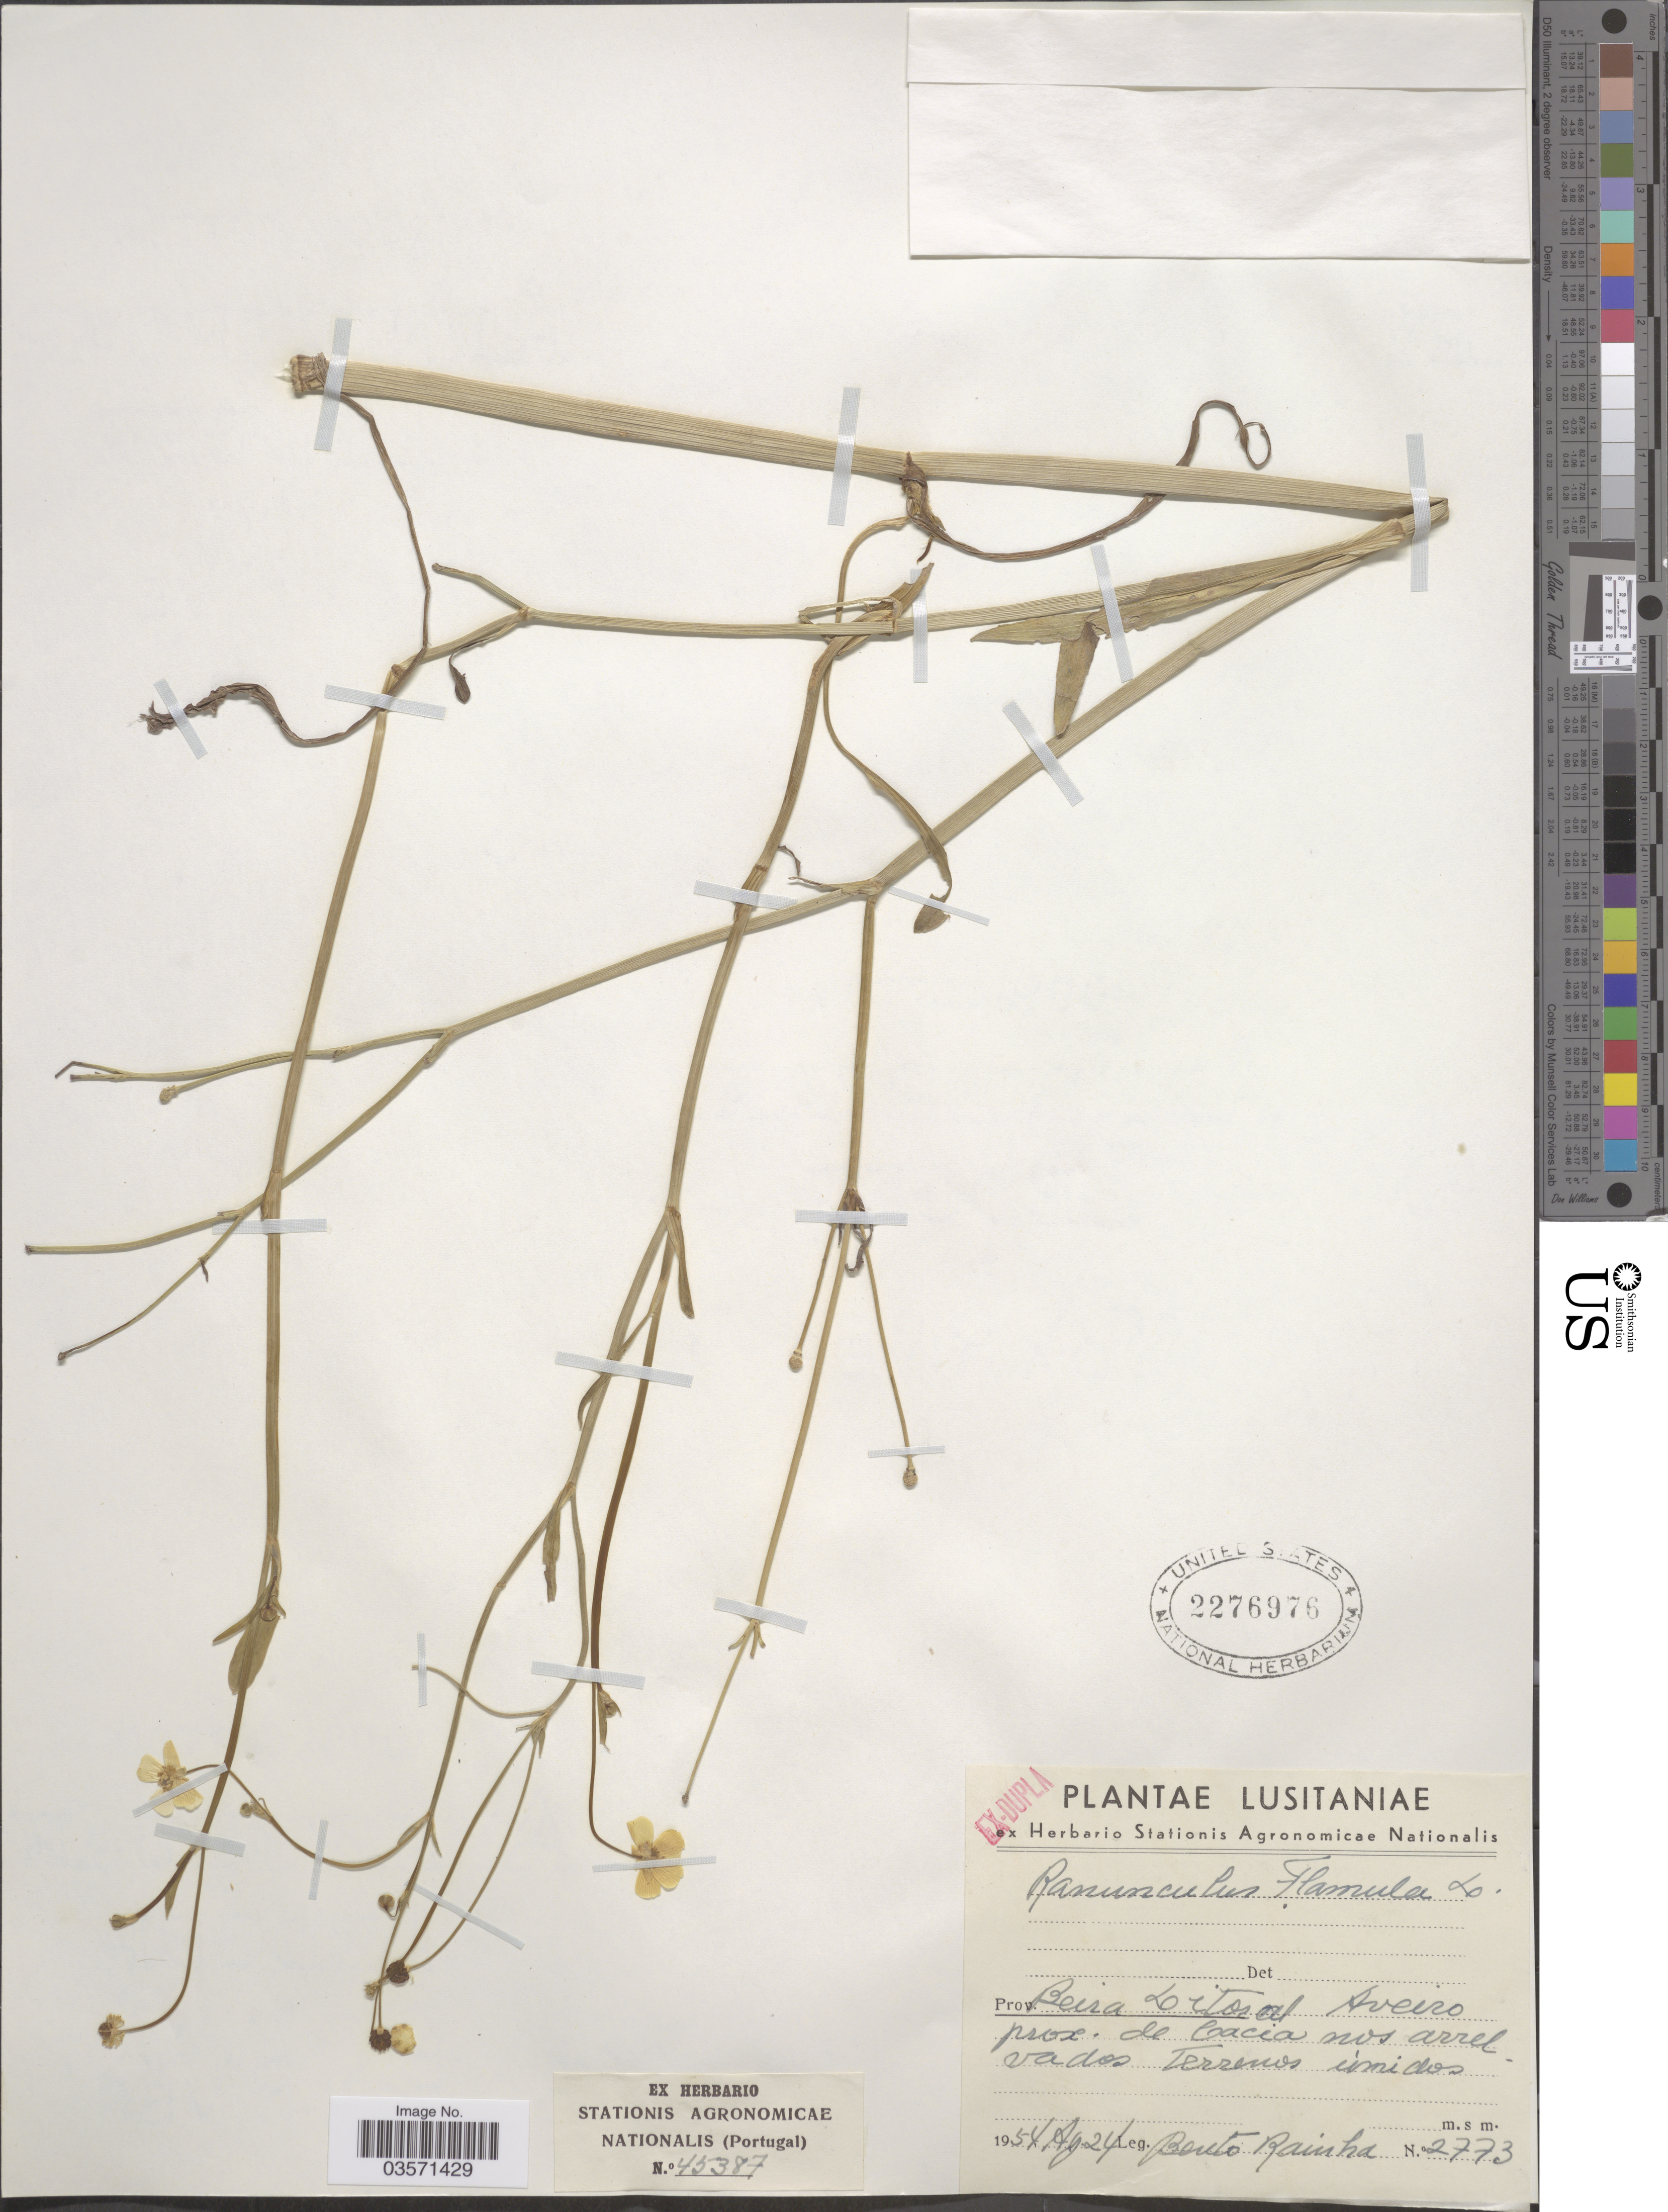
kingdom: Plantae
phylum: Tracheophyta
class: Magnoliopsida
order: Ranunculales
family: Ranunculaceae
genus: Ranunculus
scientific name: Ranunculus flammula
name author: L.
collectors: B. Rainha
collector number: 2773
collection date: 1954-08-24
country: Portugal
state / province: Aveiro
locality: Lusitaniae. Prov. Beira Litoral Aveiro prox. de Cacia nos arrel vados Terrenos innidos.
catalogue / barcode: US 2276976